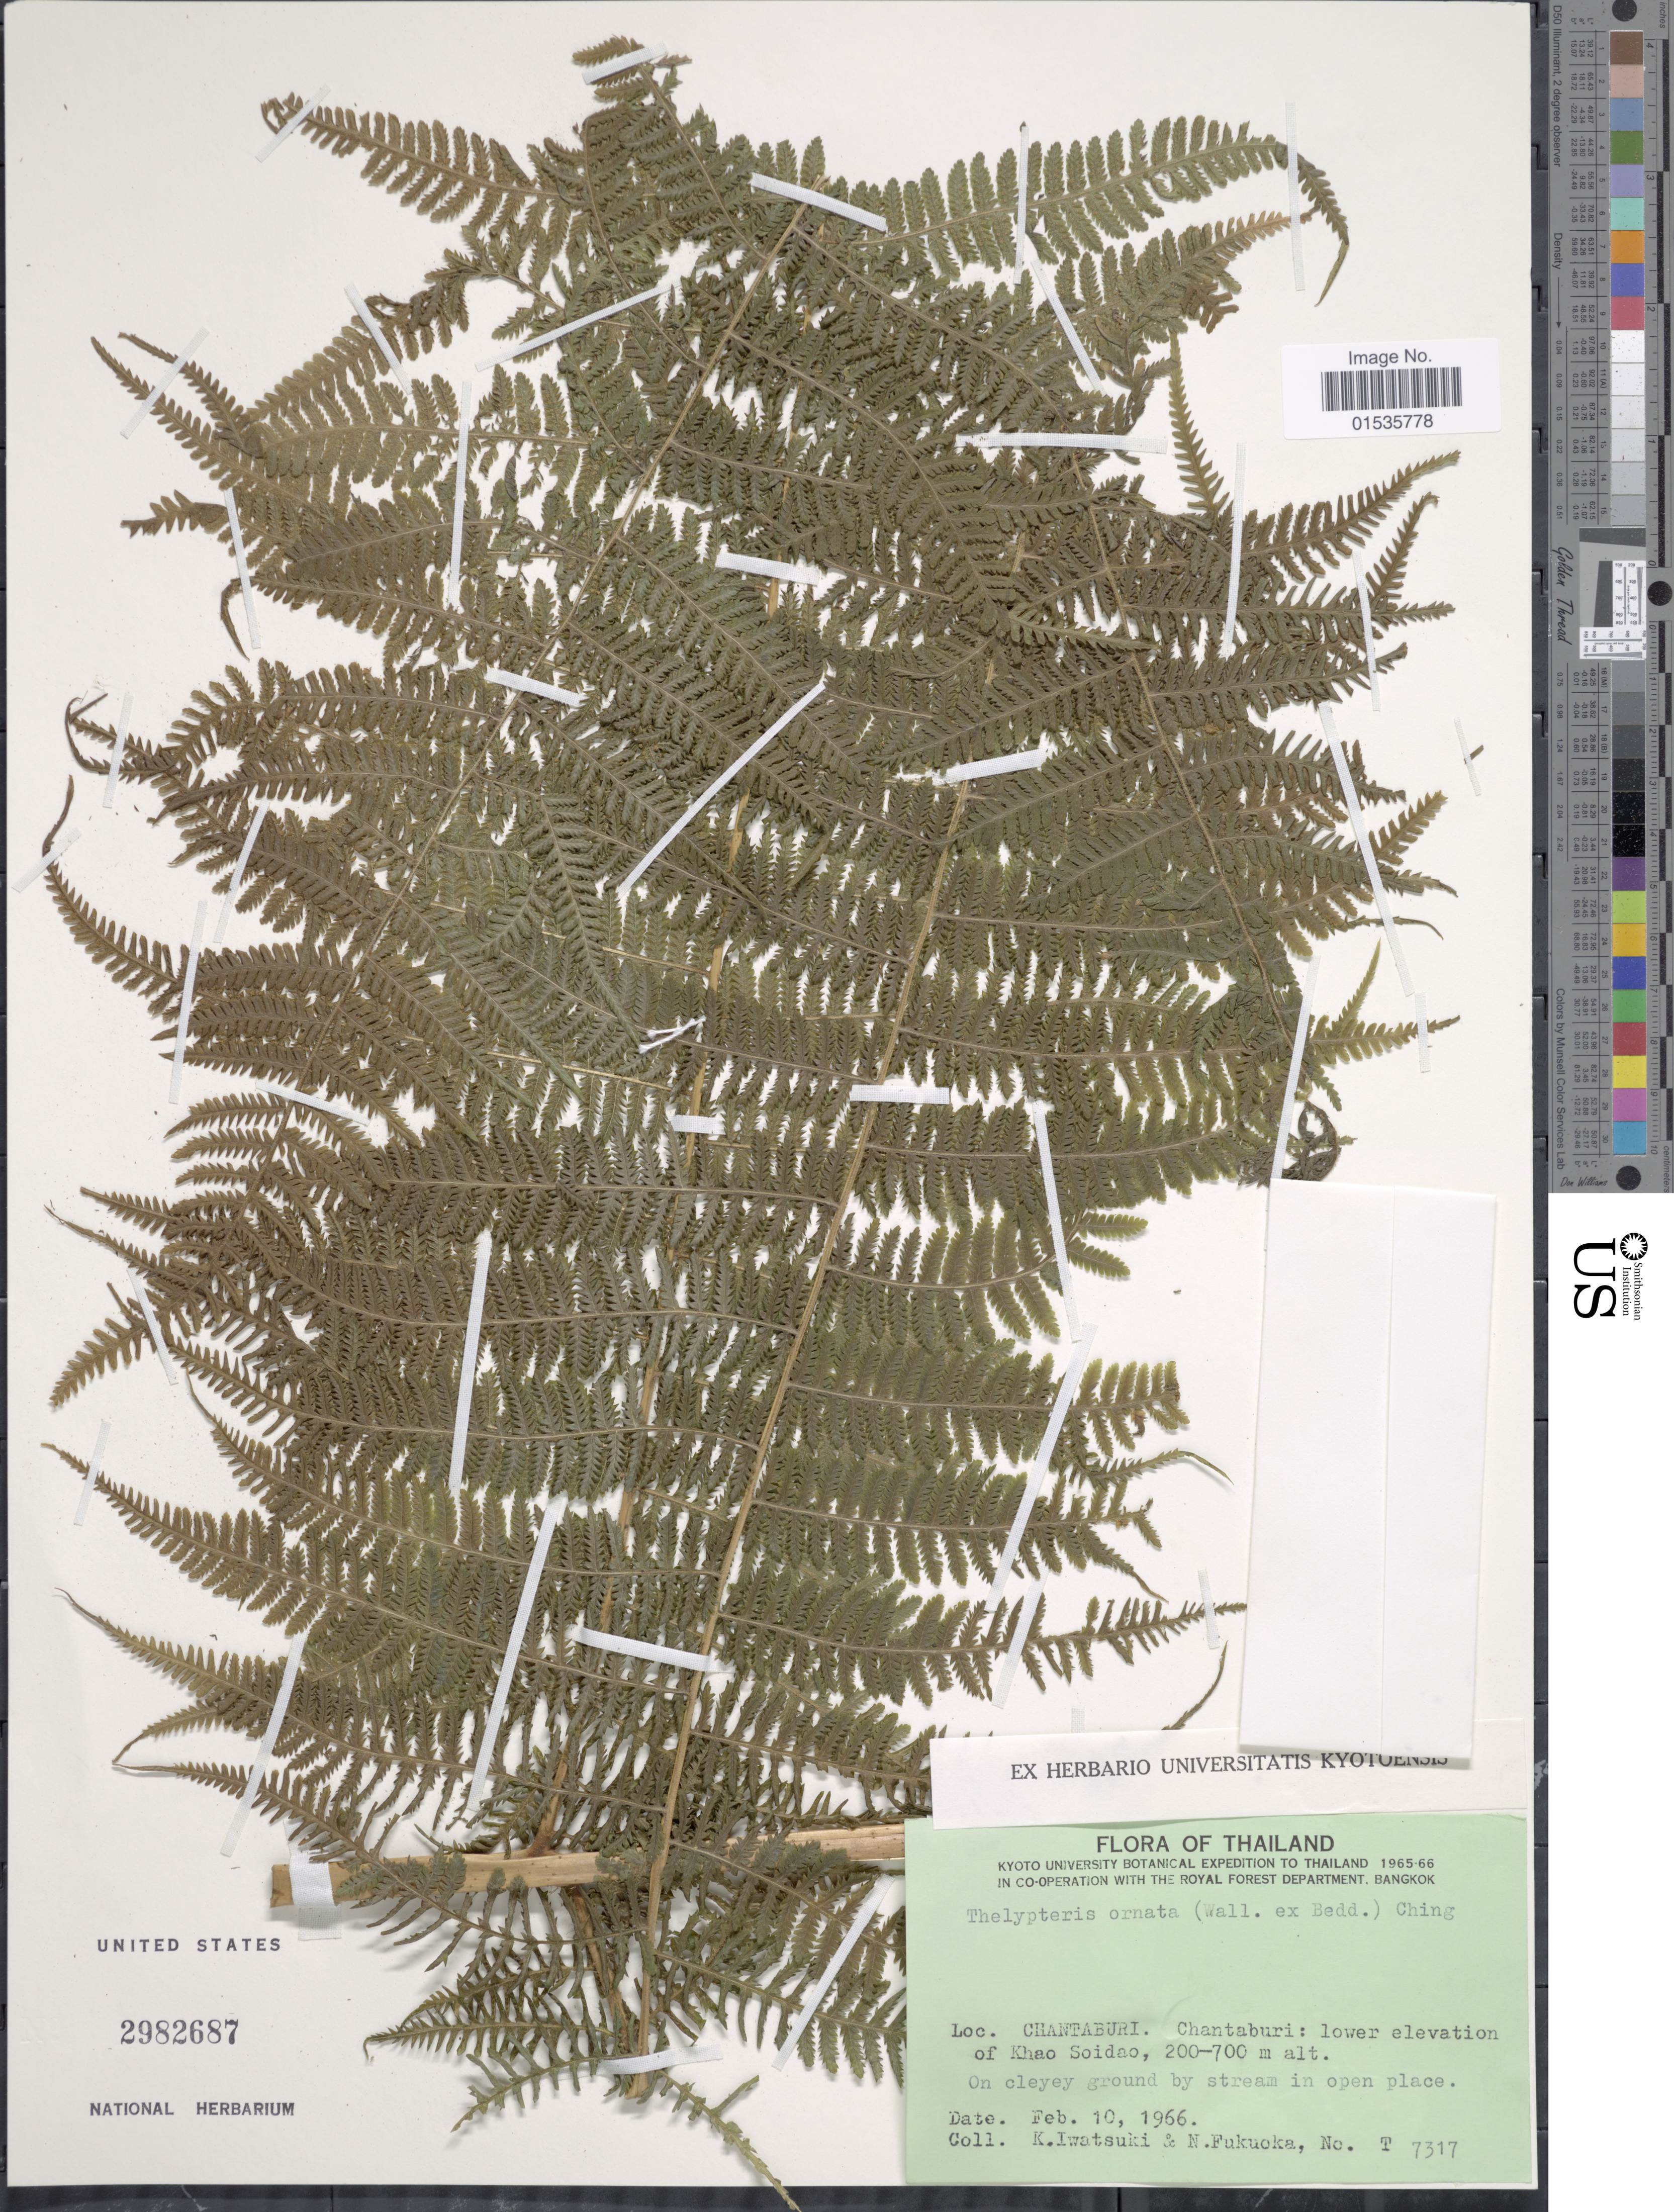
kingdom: Plantae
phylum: Tracheophyta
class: Polypodiopsida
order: Polypodiales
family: Thelypteridaceae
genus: Macrothelypteris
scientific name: Macrothelypteris ornata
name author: (Wall. ex Bedd.) Ching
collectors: K. Iwatsuki & N. Fukuoka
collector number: T7317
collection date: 1966-02-10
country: Thailand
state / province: Chanthaburi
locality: Thailand. Chantaburi, Chantaburi: Lower elevation of Khao Soidao.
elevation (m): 200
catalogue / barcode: US 2982687